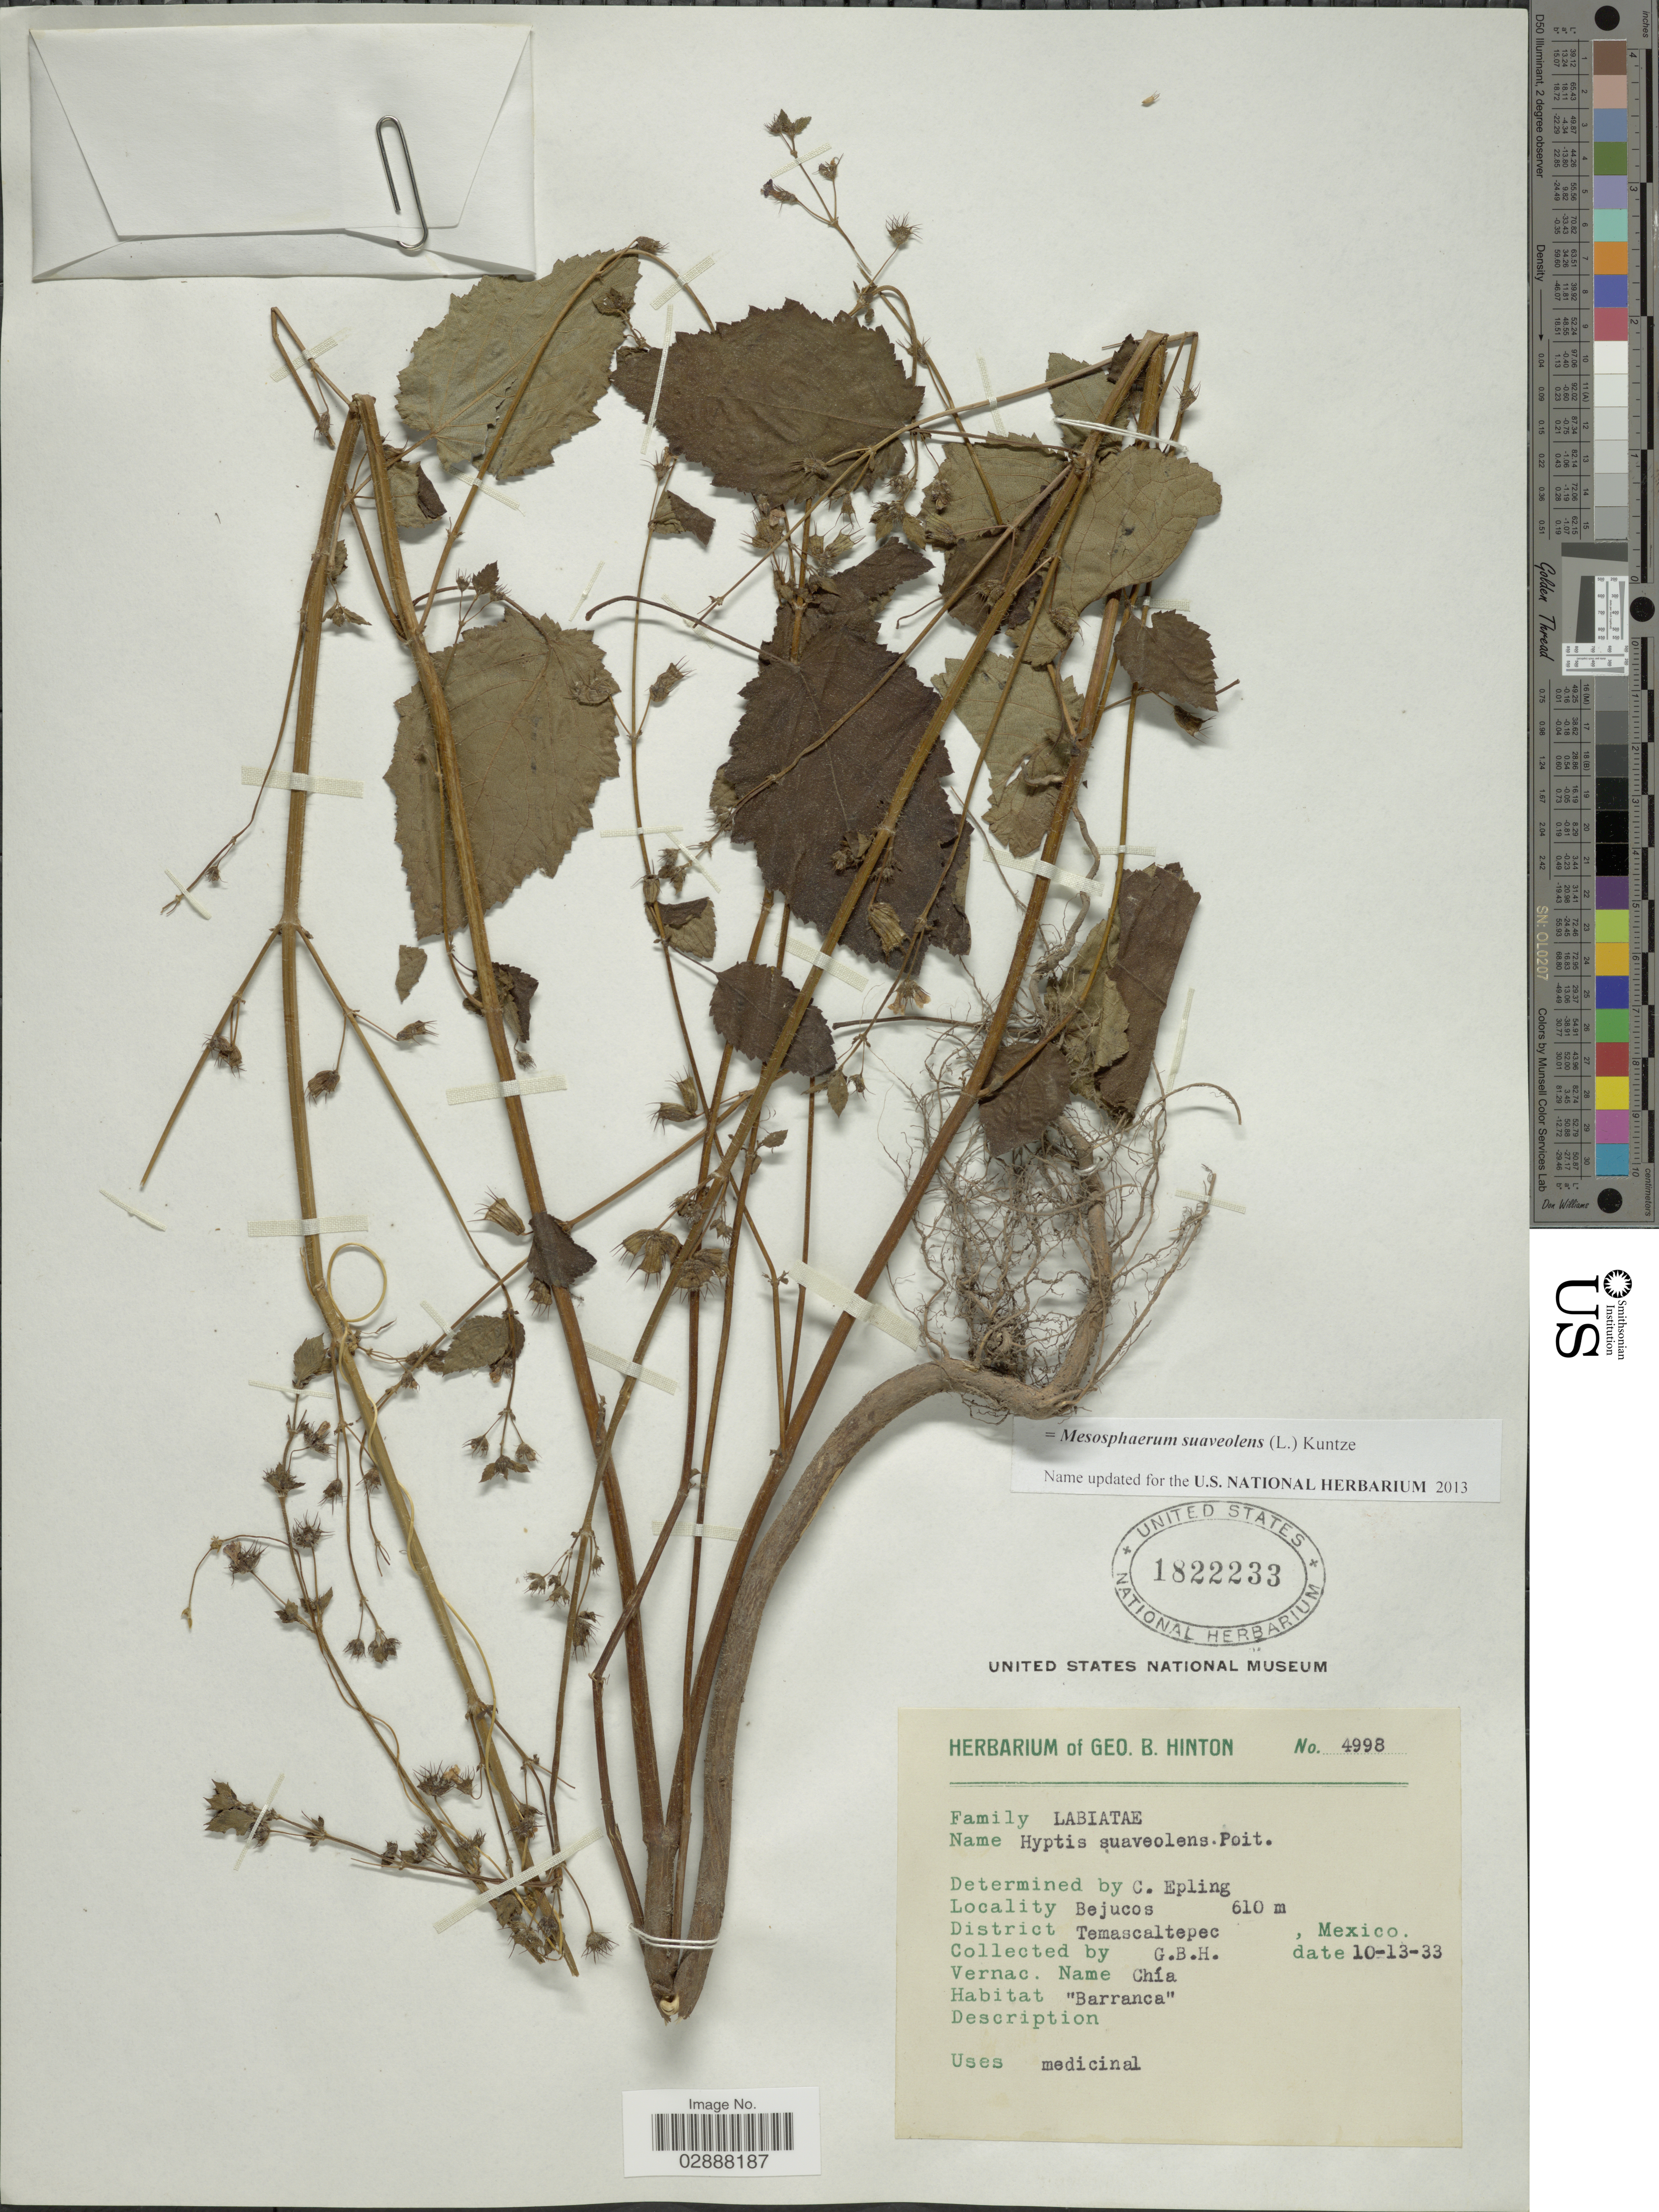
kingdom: Plantae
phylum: Tracheophyta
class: Magnoliopsida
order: Lamiales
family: Lamiaceae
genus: Mesosphaerum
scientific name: Mesosphaerum suaveolens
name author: (L.) Kuntze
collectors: G. B. Hinton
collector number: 4998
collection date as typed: Transcribed d/m/y: 13/10/33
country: Mexico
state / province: México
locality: Bejucos, District Temascaltepec.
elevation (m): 610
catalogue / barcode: US 1822233